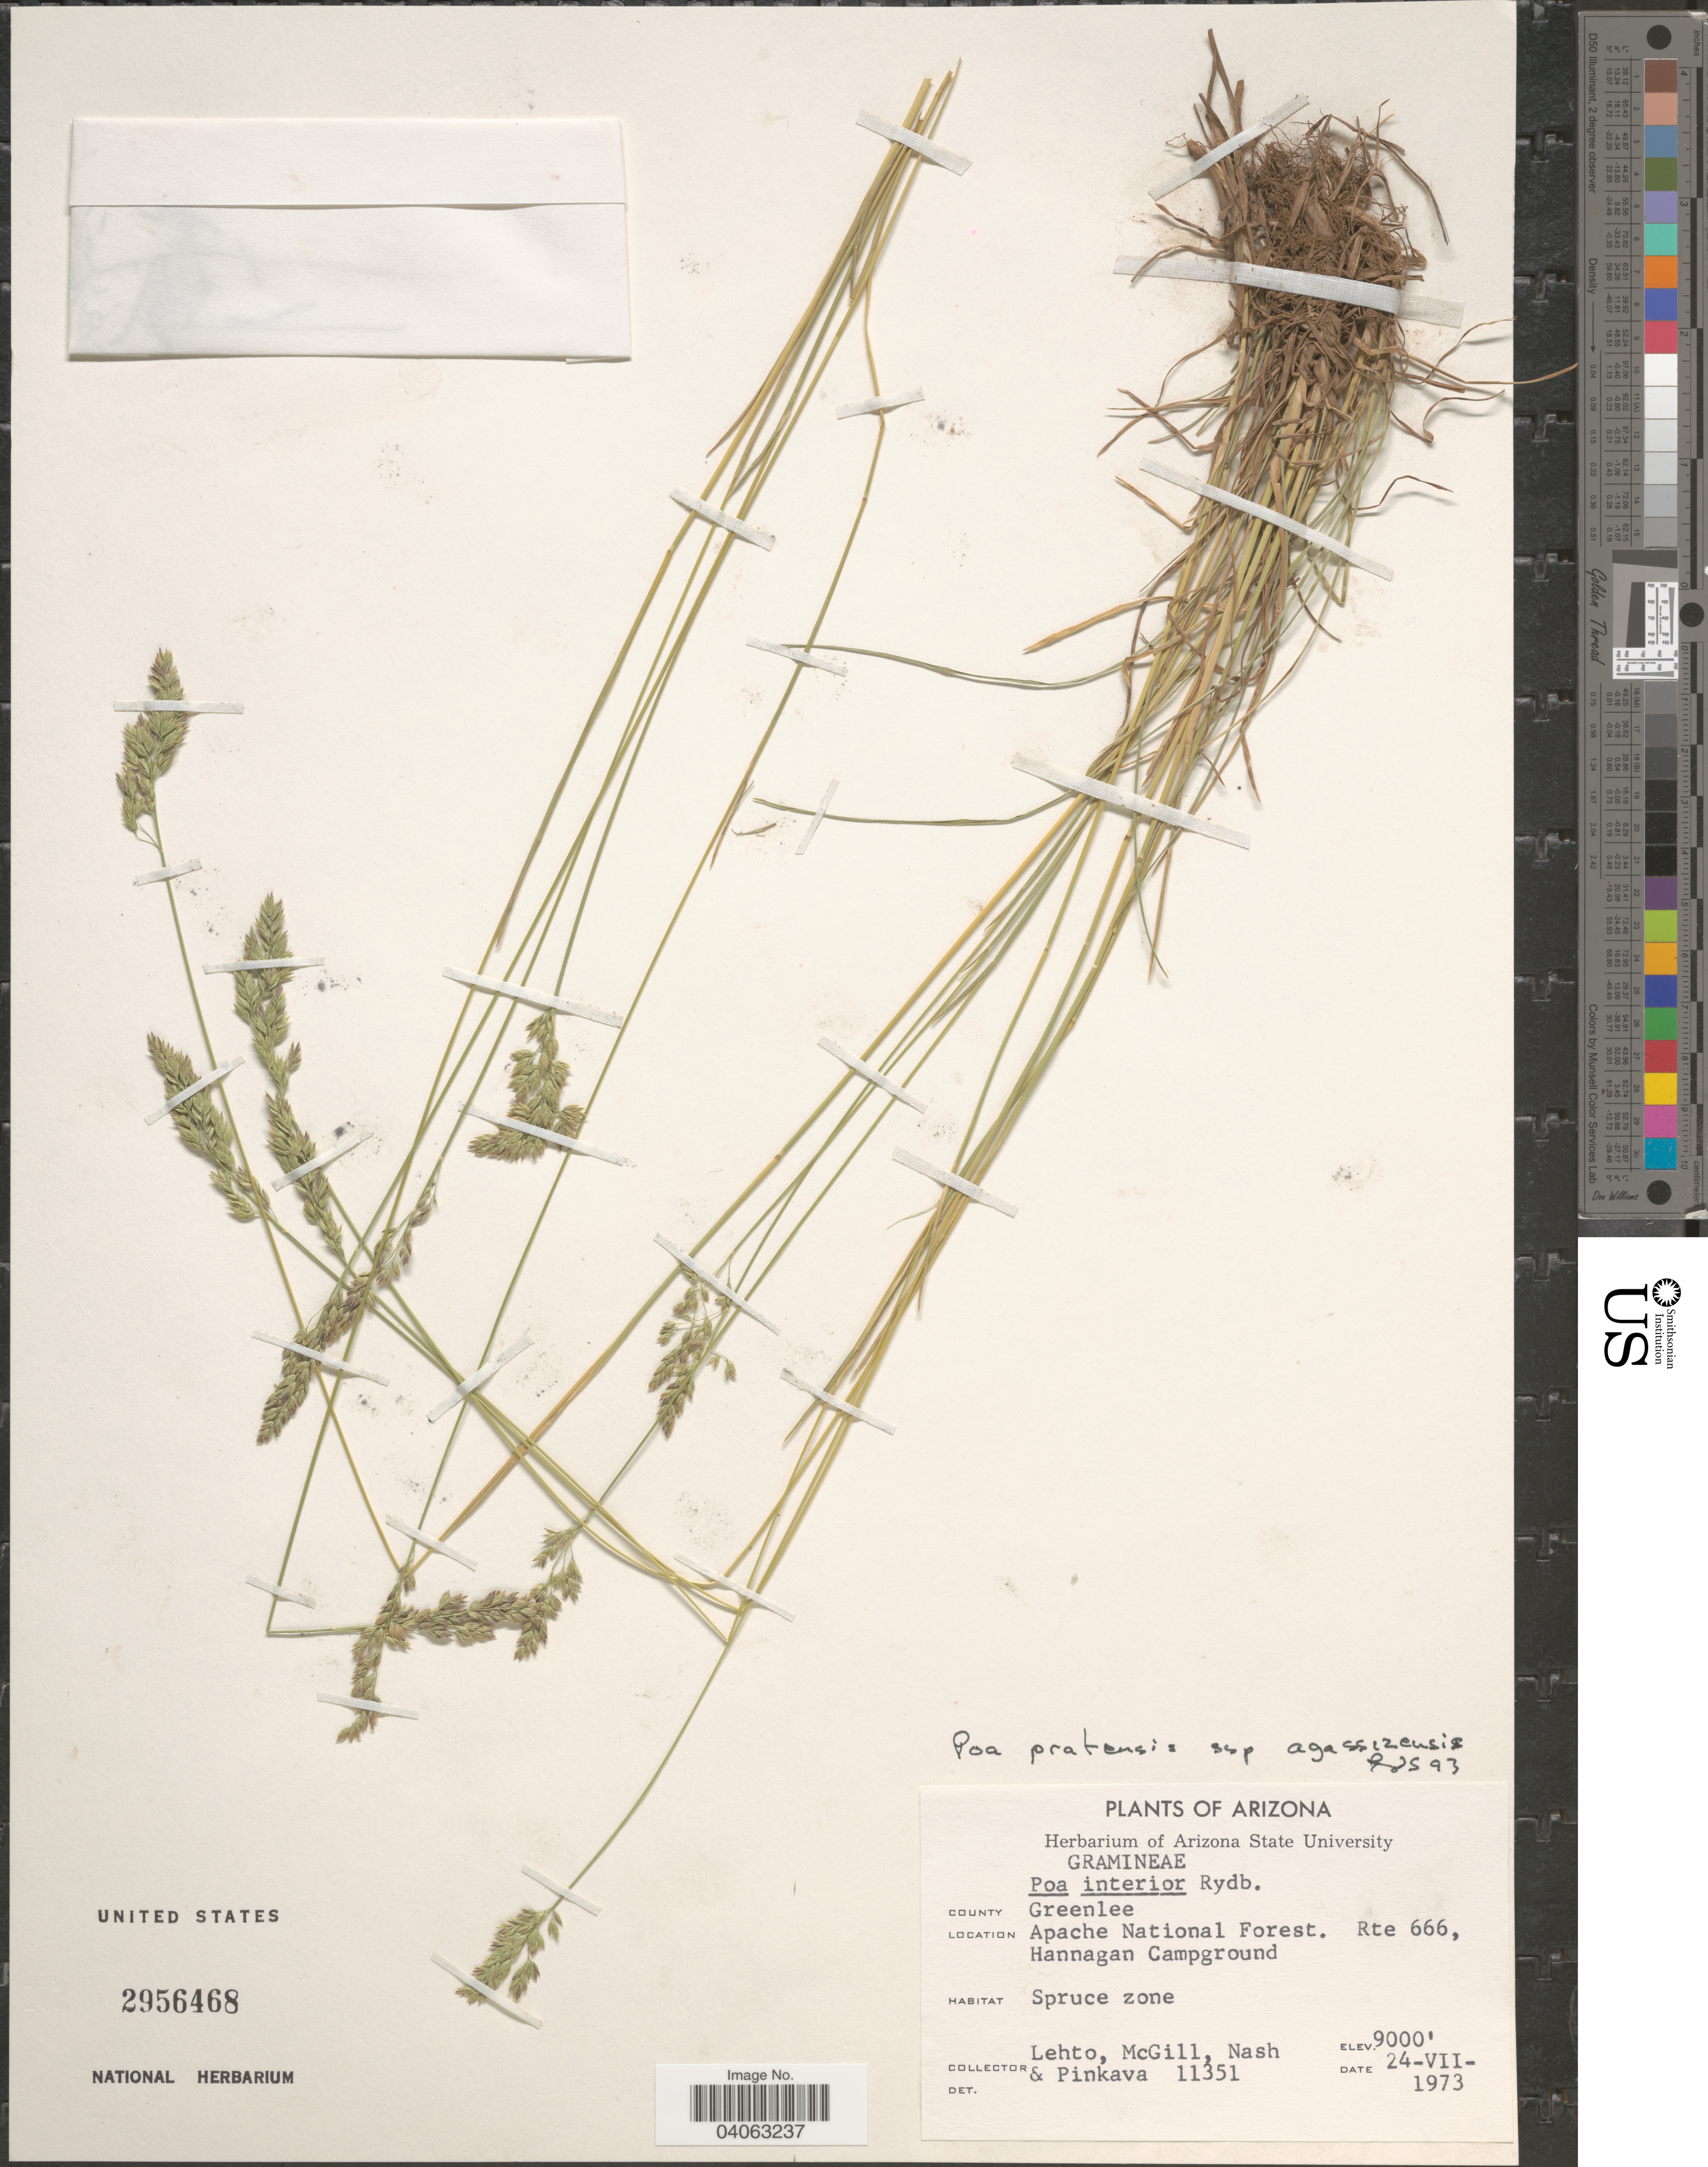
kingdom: Plantae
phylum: Tracheophyta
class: Liliopsida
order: Poales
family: Poaceae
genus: Poa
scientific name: Poa pratensis subsp. agassizensis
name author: (B. Boivin & D. Löve) Roy L. Taylor & MacBryde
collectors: -. Lehto, -. McGill, -- Nash & -. Pinkava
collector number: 11351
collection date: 1973-07-24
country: United States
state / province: Arizona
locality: County Greenlee. Apache National Forest. Rte 666, Hannagan Campground.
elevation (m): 2743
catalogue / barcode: US 2956468